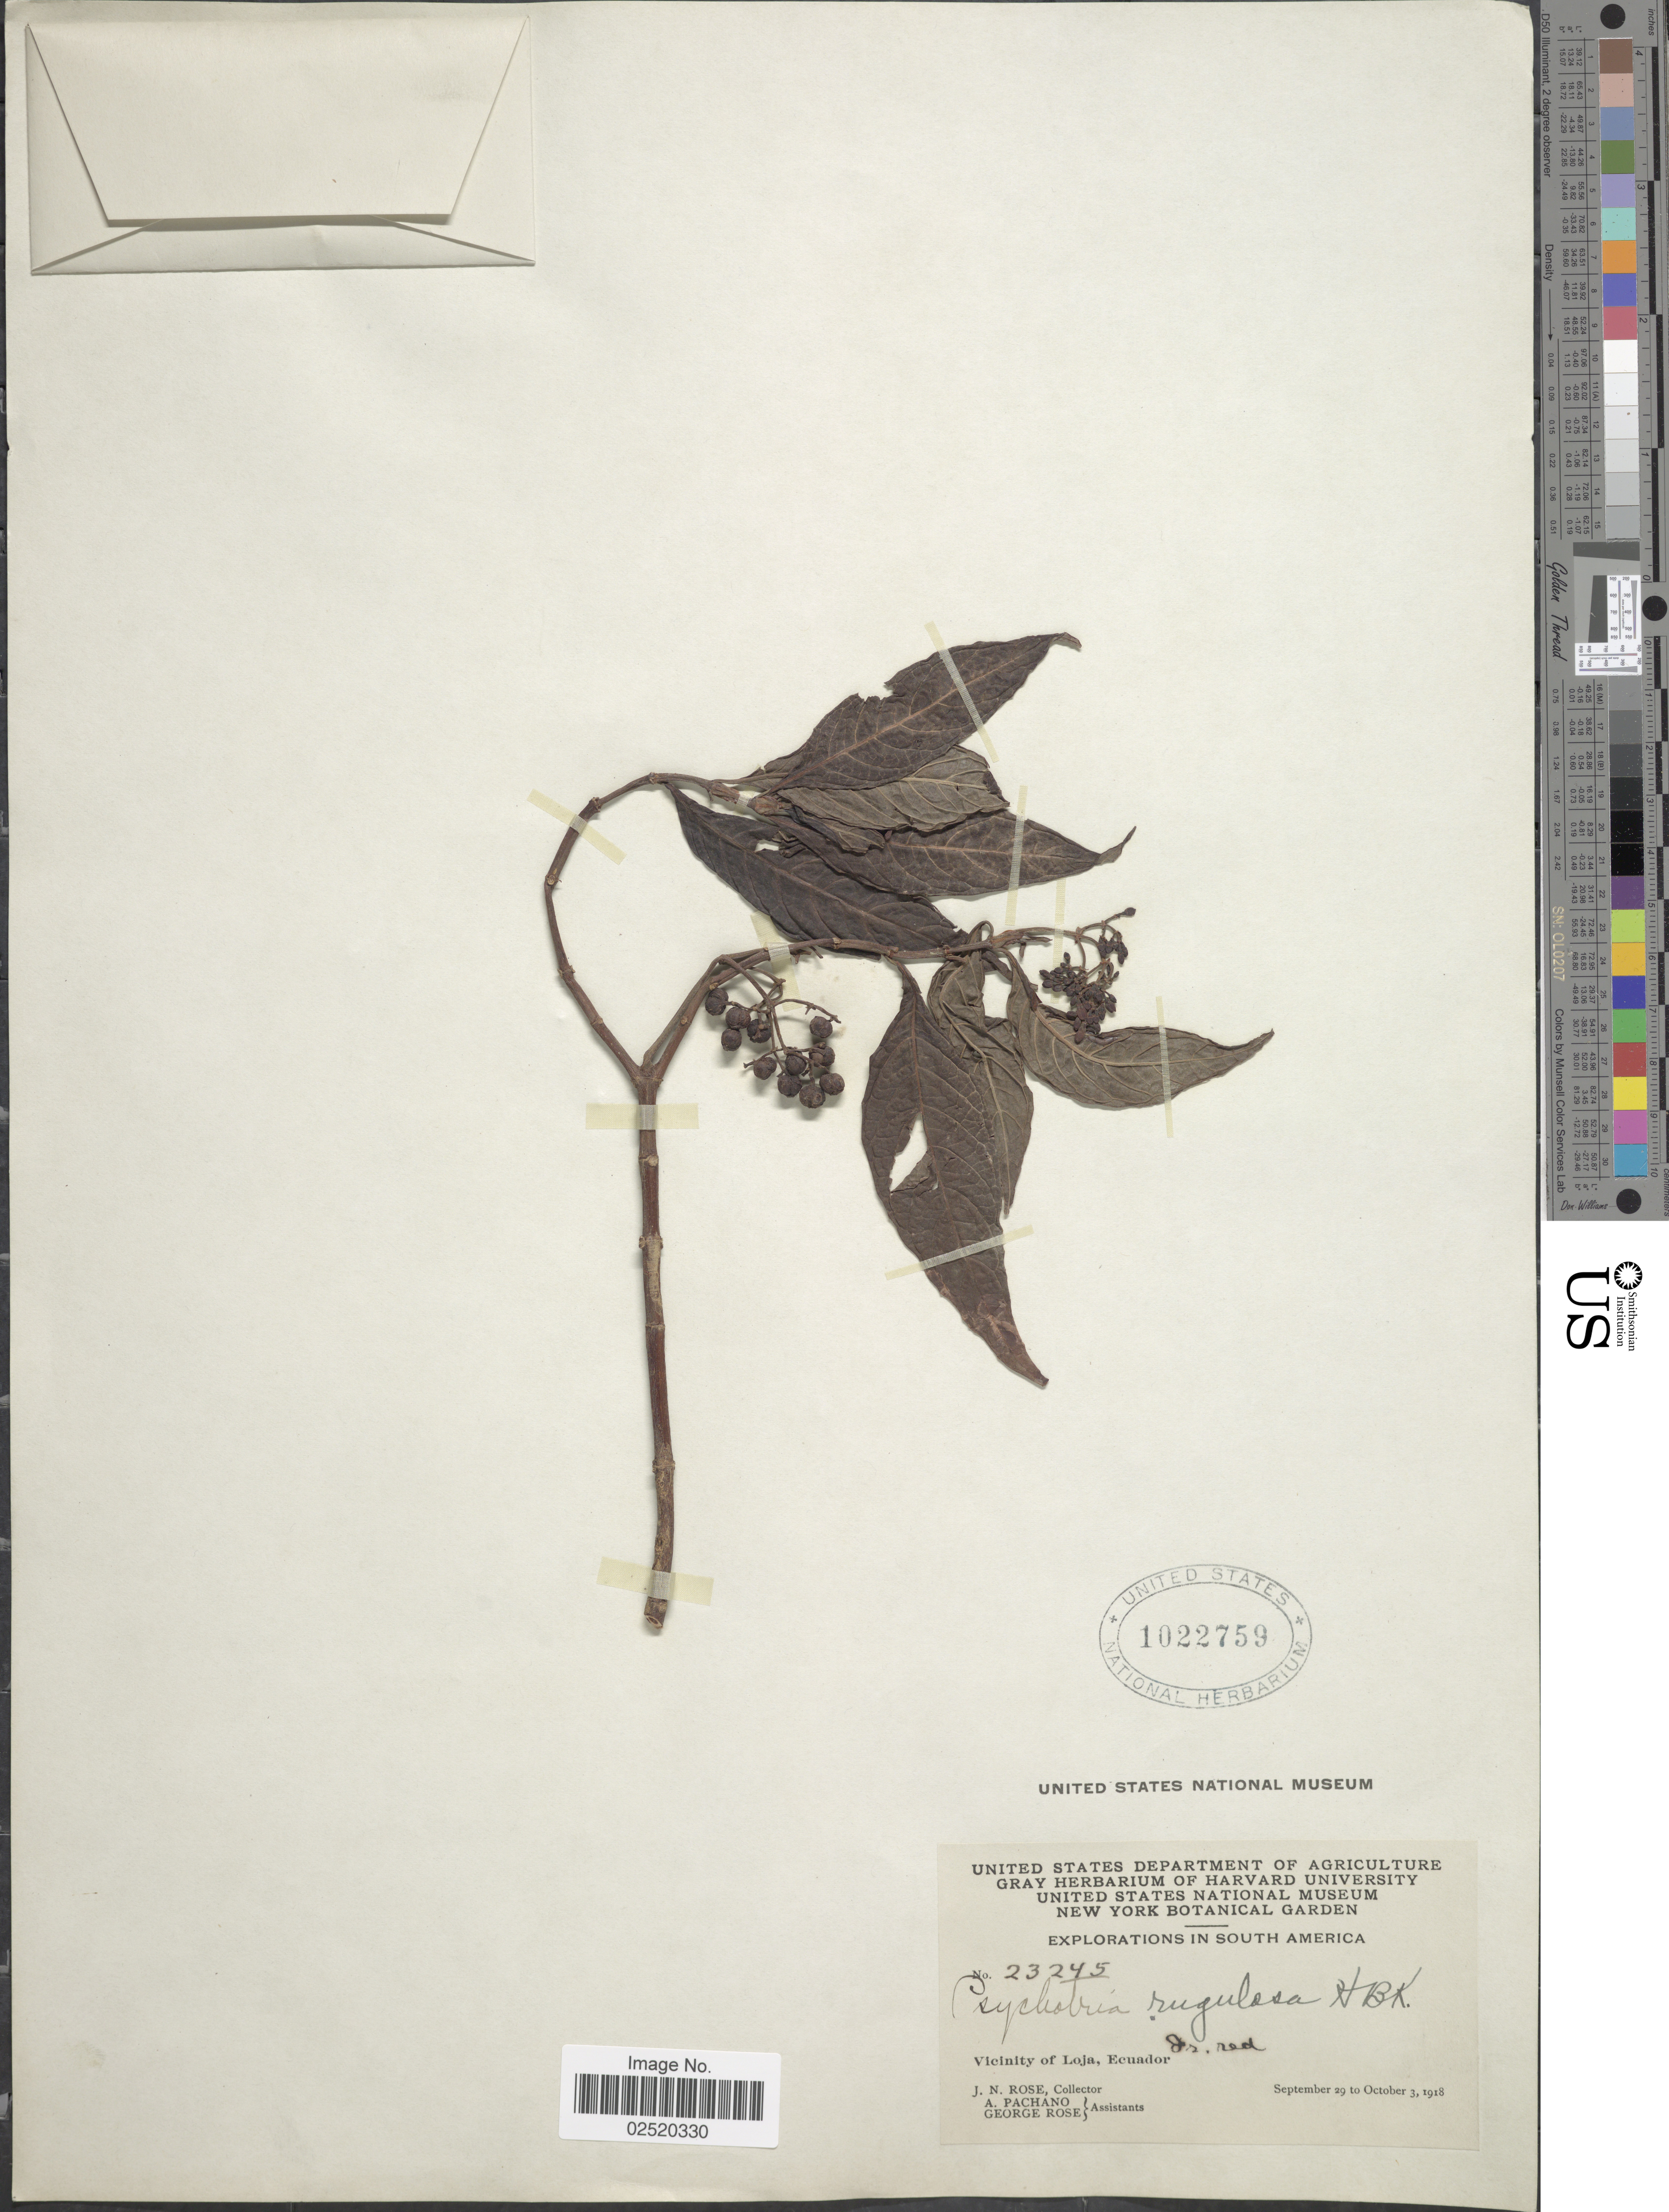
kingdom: Plantae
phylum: Tracheophyta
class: Magnoliopsida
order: Gentianales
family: Rubiaceae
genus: Psychotria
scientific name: Psychotria rugulosa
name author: Kunth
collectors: J. N. Rose, A. Pachano & G. Rose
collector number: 23245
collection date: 1918-09-29/1918-10-03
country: Ecuador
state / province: Loja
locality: Vicinity of Loja, Ecuador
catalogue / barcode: US 1022759